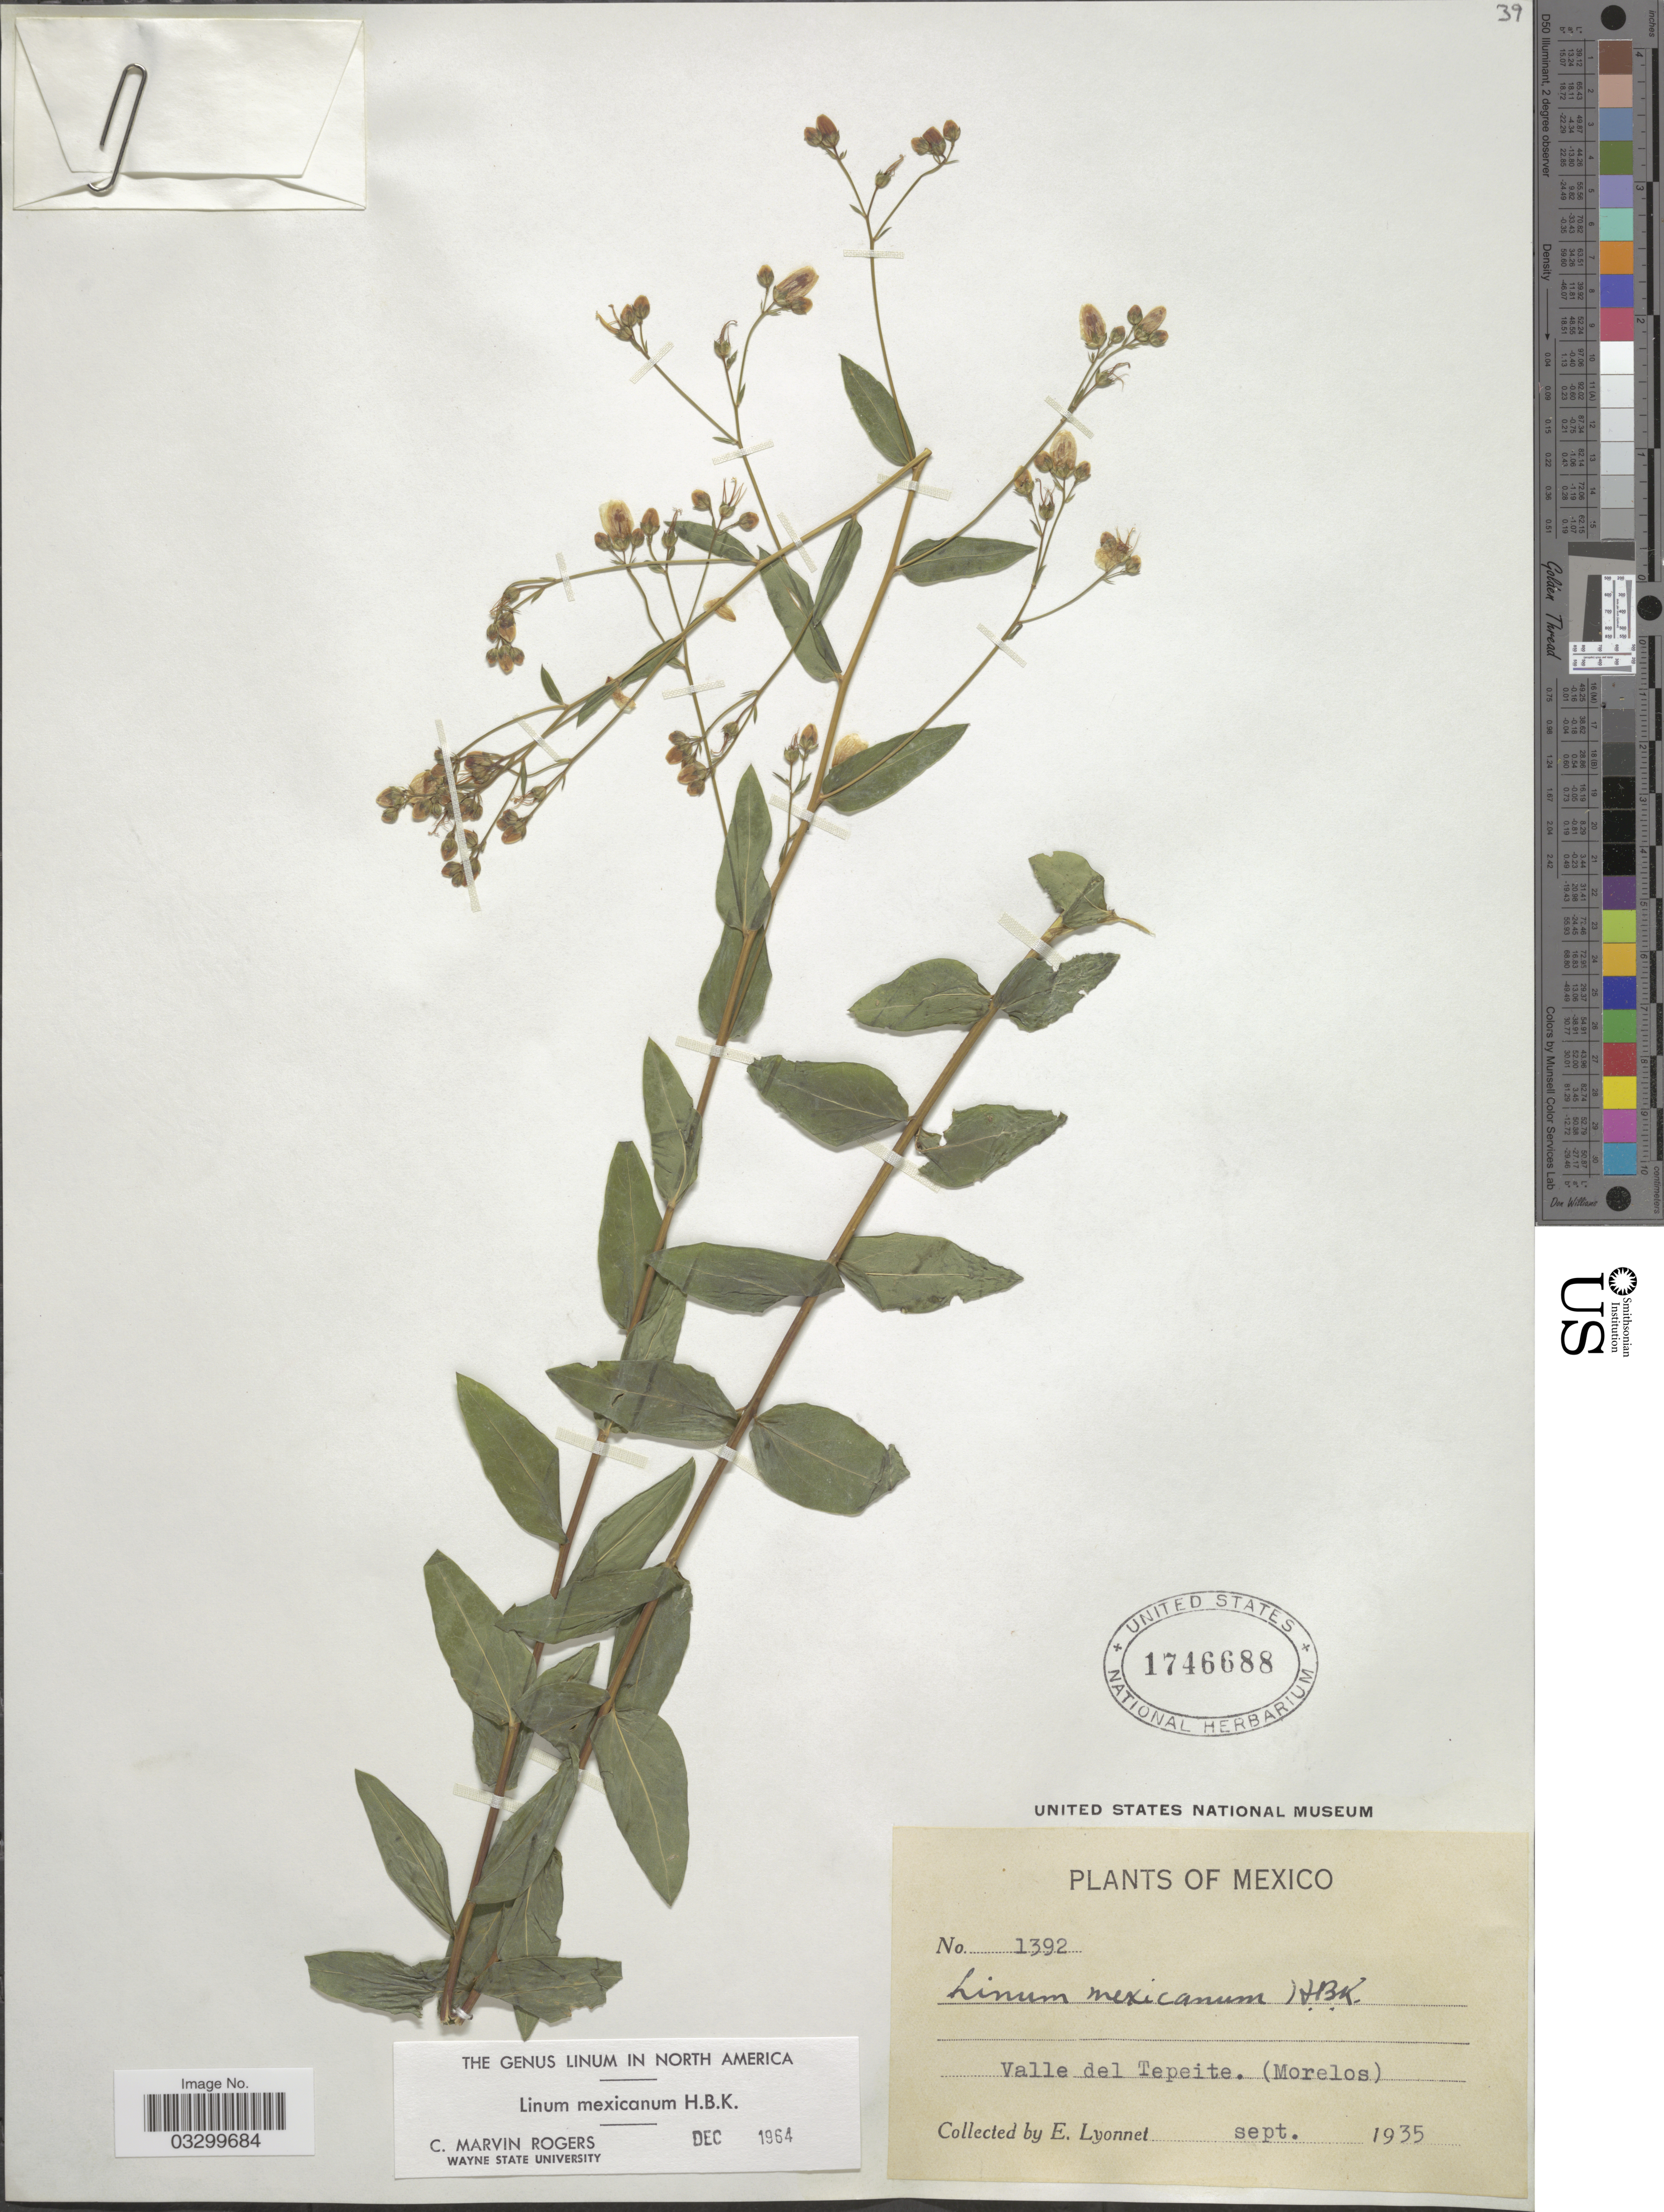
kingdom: Plantae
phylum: Tracheophyta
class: Magnoliopsida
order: Malpighiales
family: Linaceae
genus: Linum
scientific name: Linum mexicanum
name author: Kunth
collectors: E. Lyonnet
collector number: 1392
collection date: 1935-09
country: Mexico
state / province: Morelos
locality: Valle del Tepeite.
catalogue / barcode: US 1746688